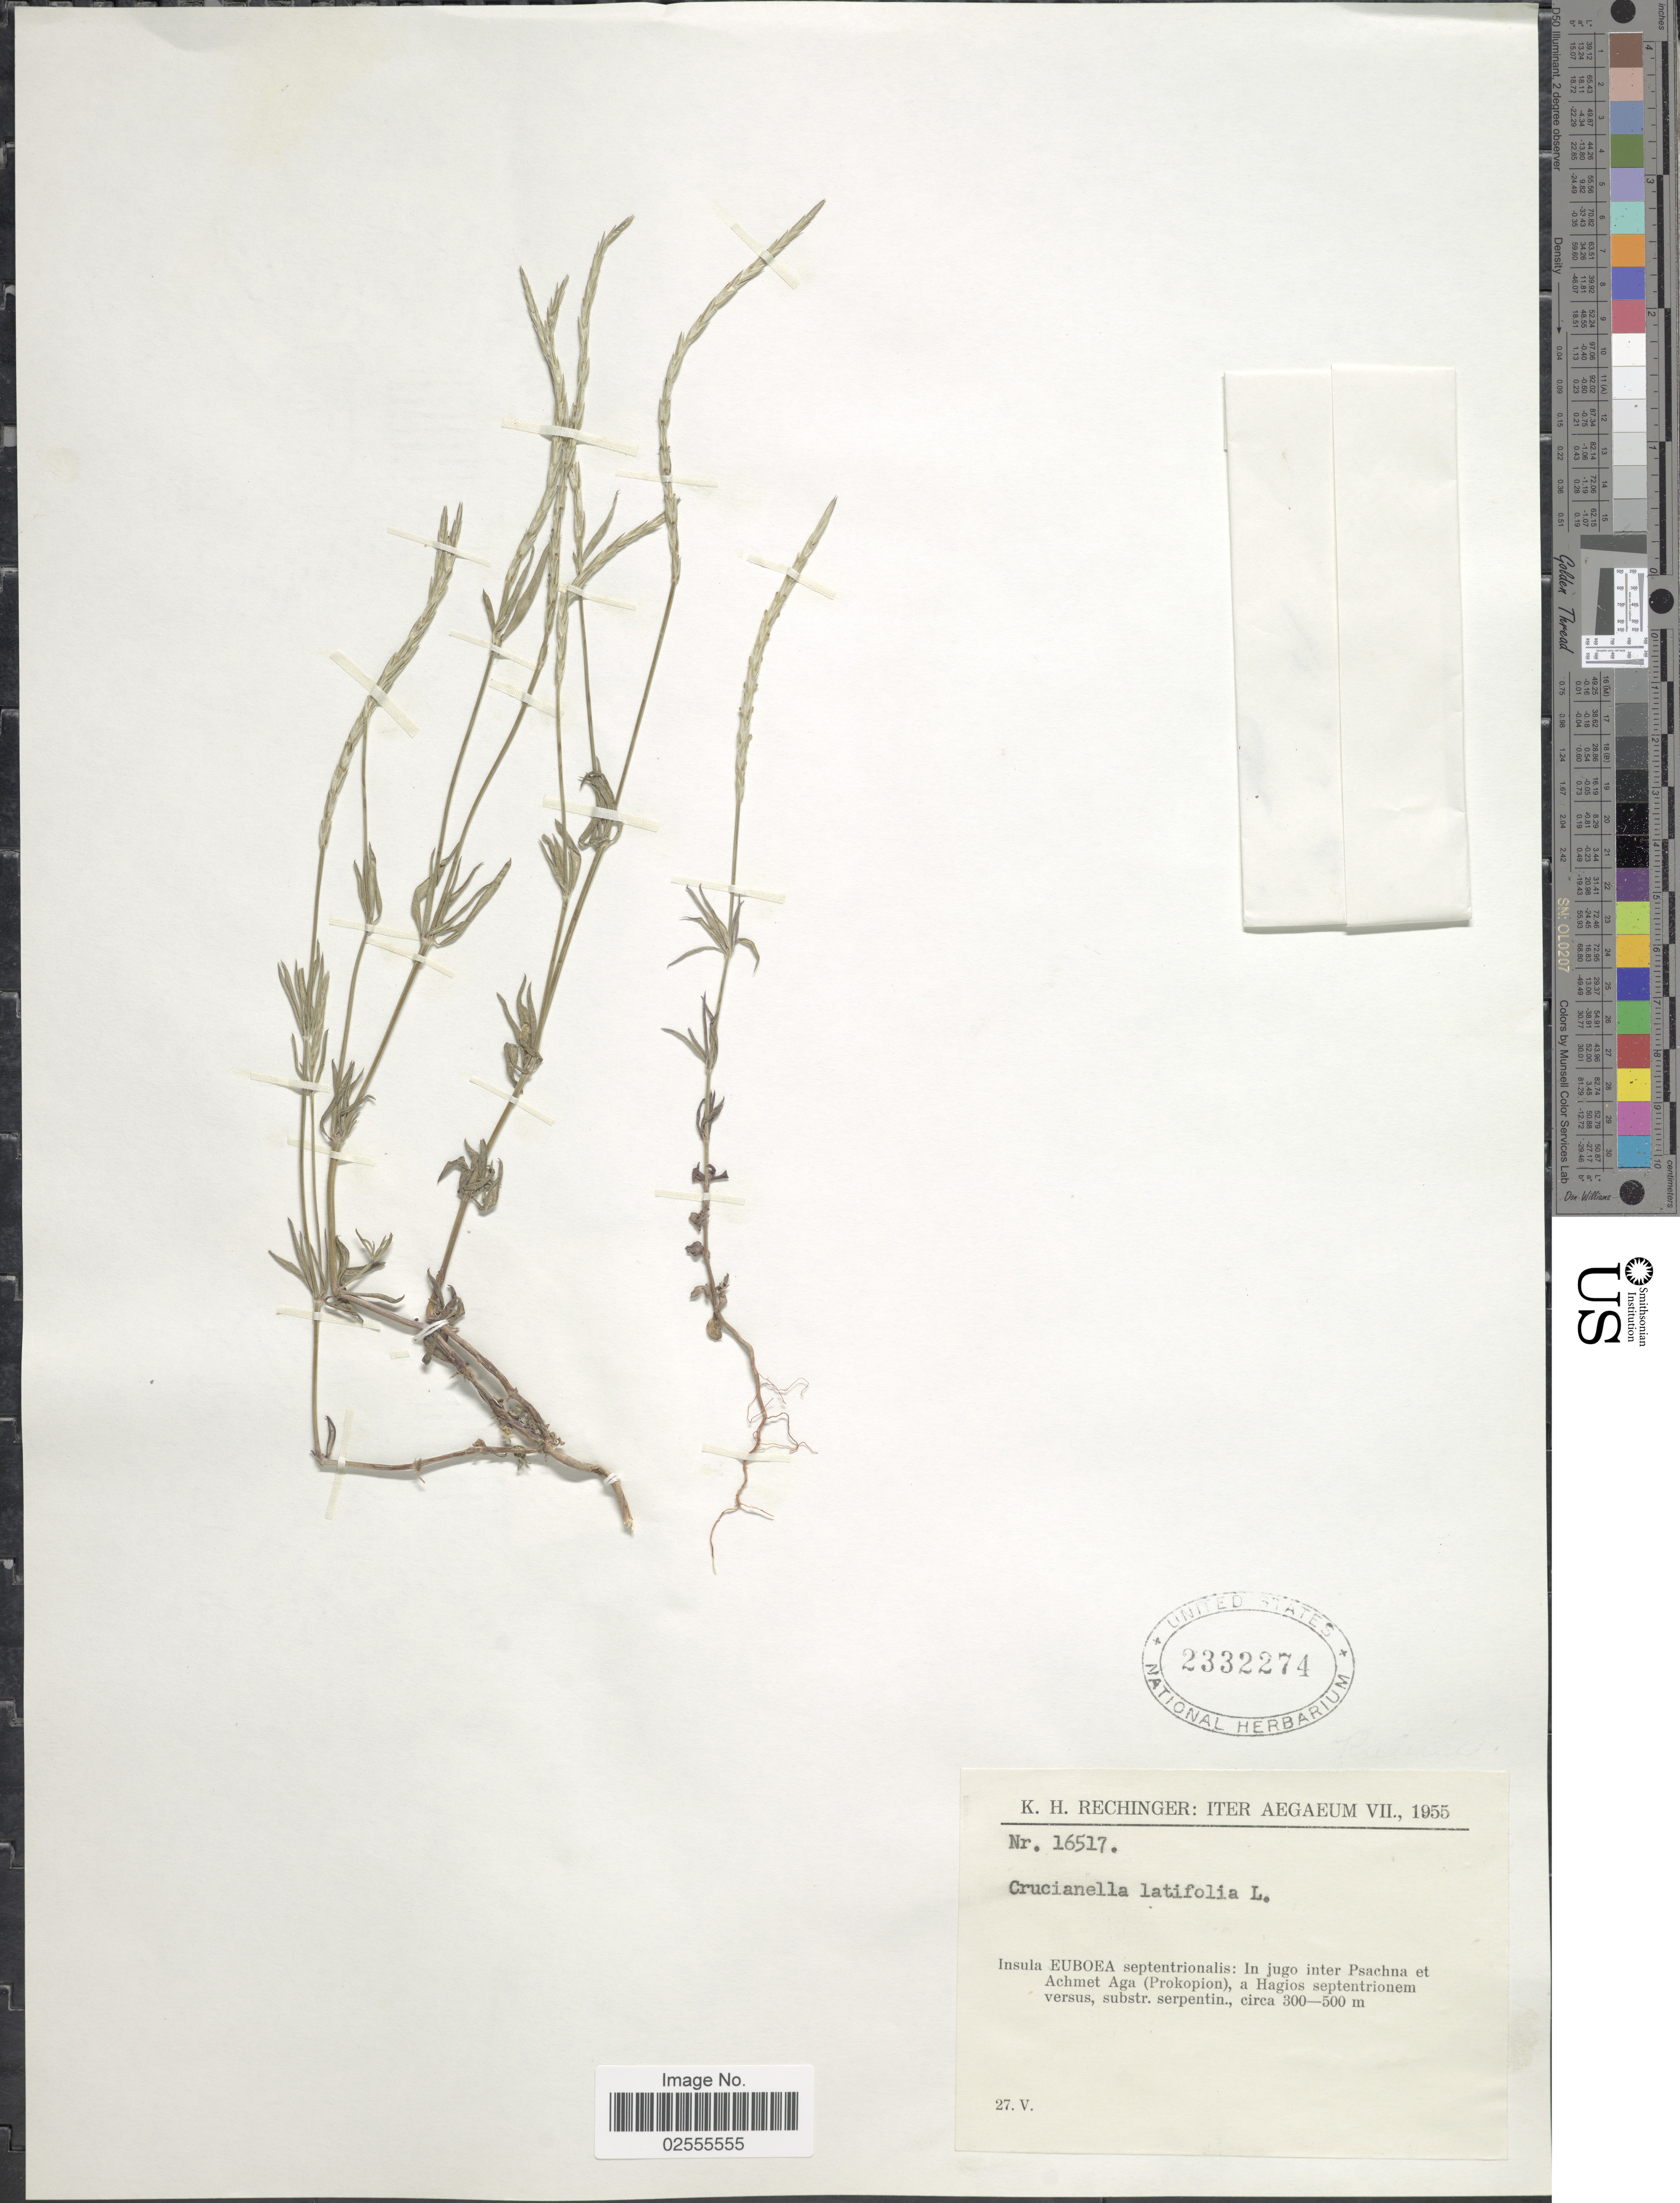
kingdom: Plantae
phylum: Tracheophyta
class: Magnoliopsida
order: Gentianales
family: Rubiaceae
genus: Crucianella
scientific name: Crucianella latifolia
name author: L.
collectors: K. H. Rechinger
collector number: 16517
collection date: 1955-05-27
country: Greece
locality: Iter Graecum VII, Insula Euboea septentrionalis: In jugo Psachna et Achmet Aga (Prokopion), a Hagios septentrionem versus, substr. serpentin.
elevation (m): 300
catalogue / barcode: US 2332274